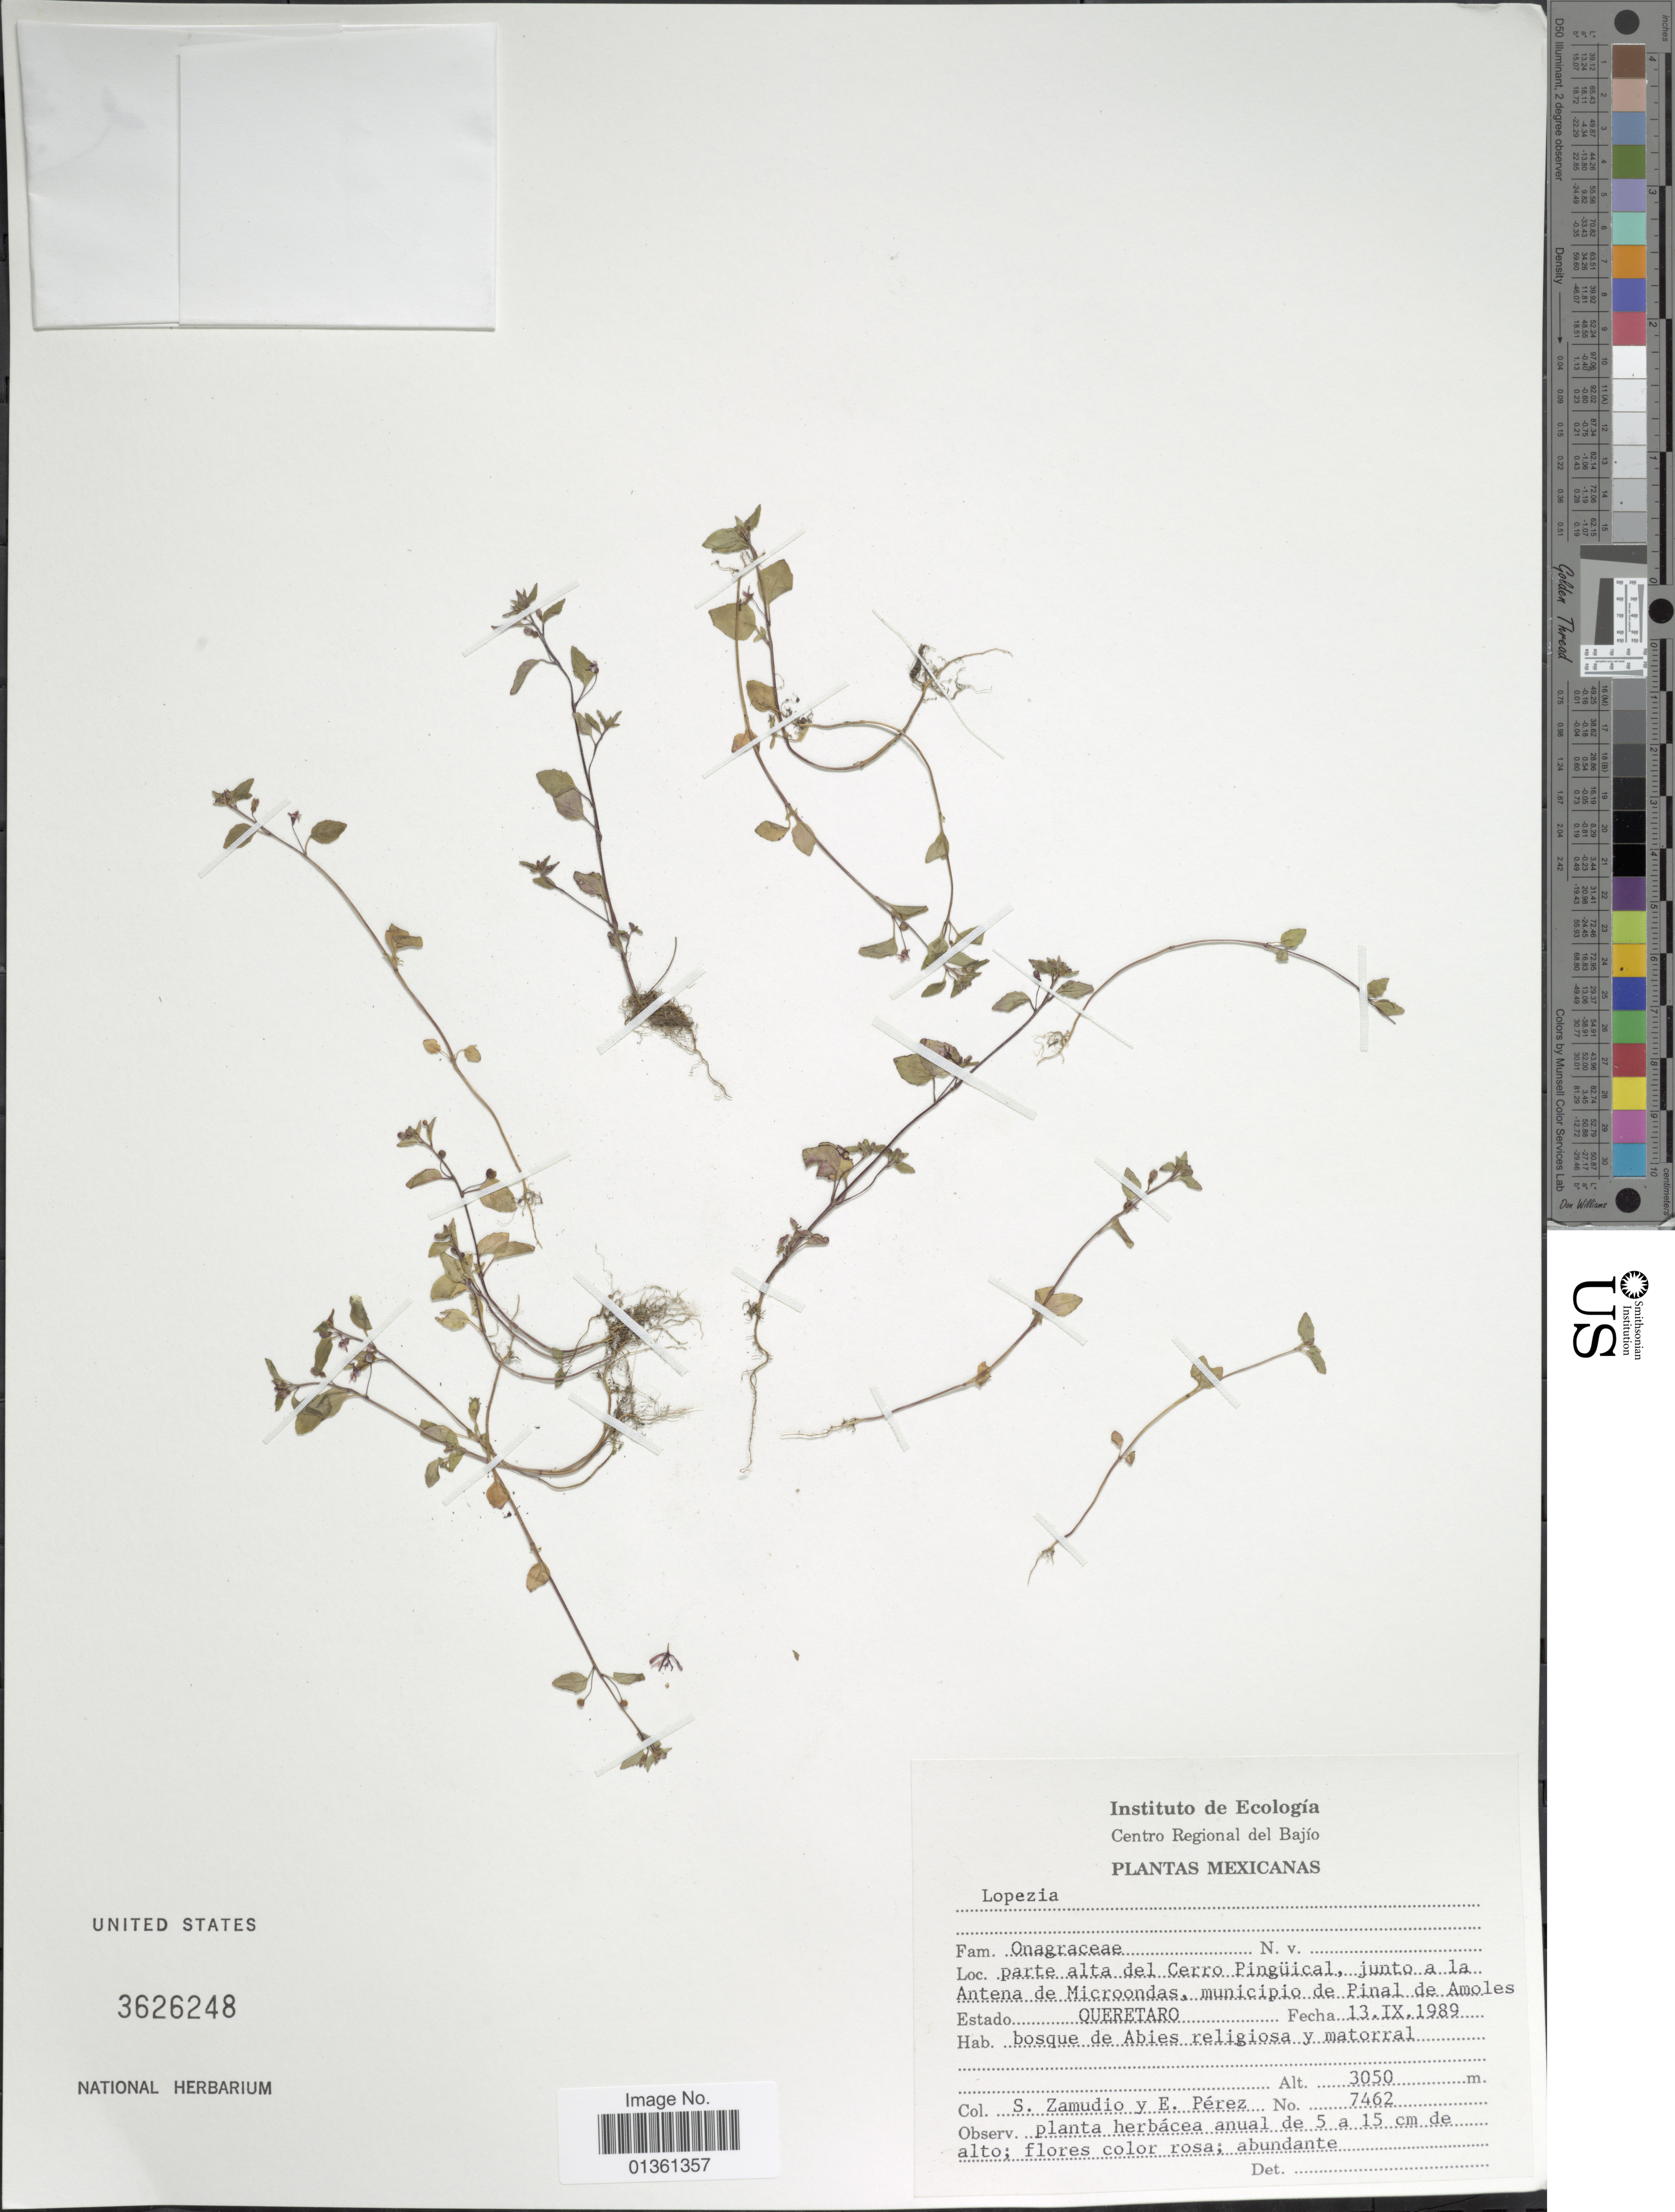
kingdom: Plantae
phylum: Tracheophyta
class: Magnoliopsida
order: Myrtales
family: Onagraceae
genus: Lopezia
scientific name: Lopezia sp.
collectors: S. Zamudio Ruíz & E. Pérez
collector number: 7462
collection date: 1989-09-13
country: Mexico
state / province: Querétaro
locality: Parte alta del Cerro Pingüical, junto a la Antena de Microondas, municipio de Pinal de Amoles.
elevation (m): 3050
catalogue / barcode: US 3626248